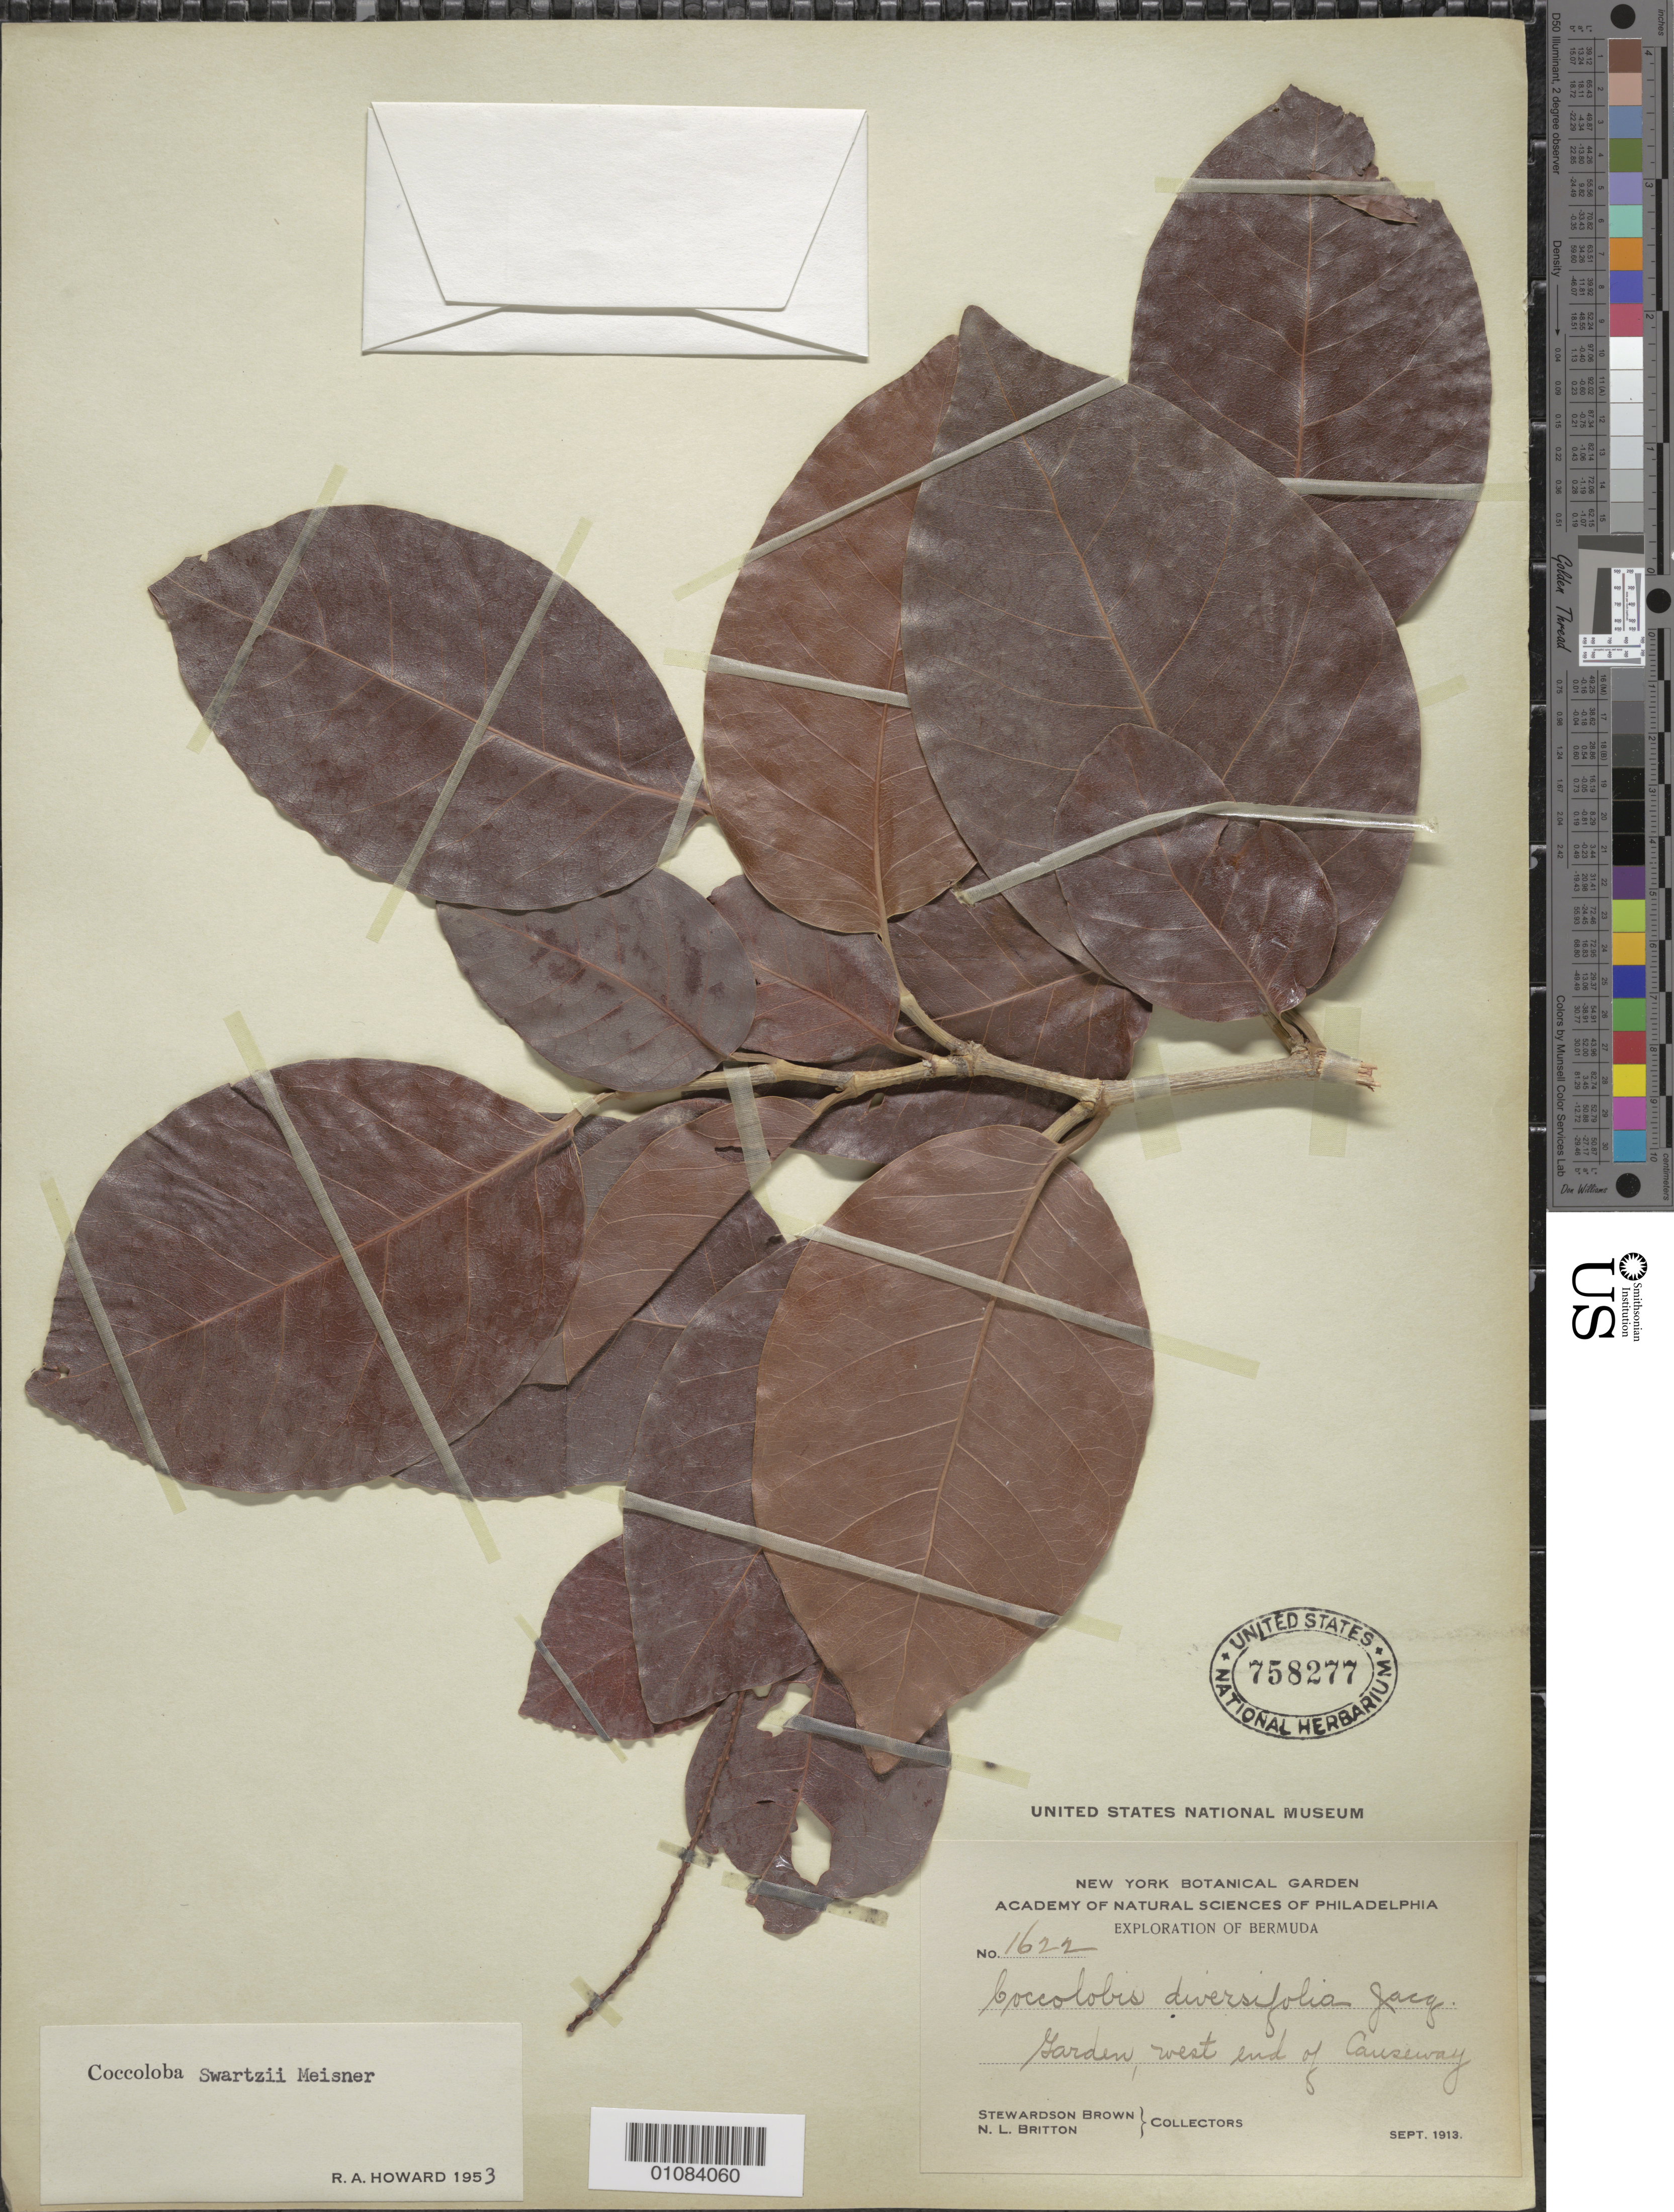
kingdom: Plantae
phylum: Tracheophyta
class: Magnoliopsida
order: Caryophyllales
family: Polygonaceae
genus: Coccoloba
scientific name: Coccoloba swartzii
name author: Meisn.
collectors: S. Brown & N. Britton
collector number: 1622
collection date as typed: Sep 1913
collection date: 1913-09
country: Bermuda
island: Bermuda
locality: West end of Causeway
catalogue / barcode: US 758277